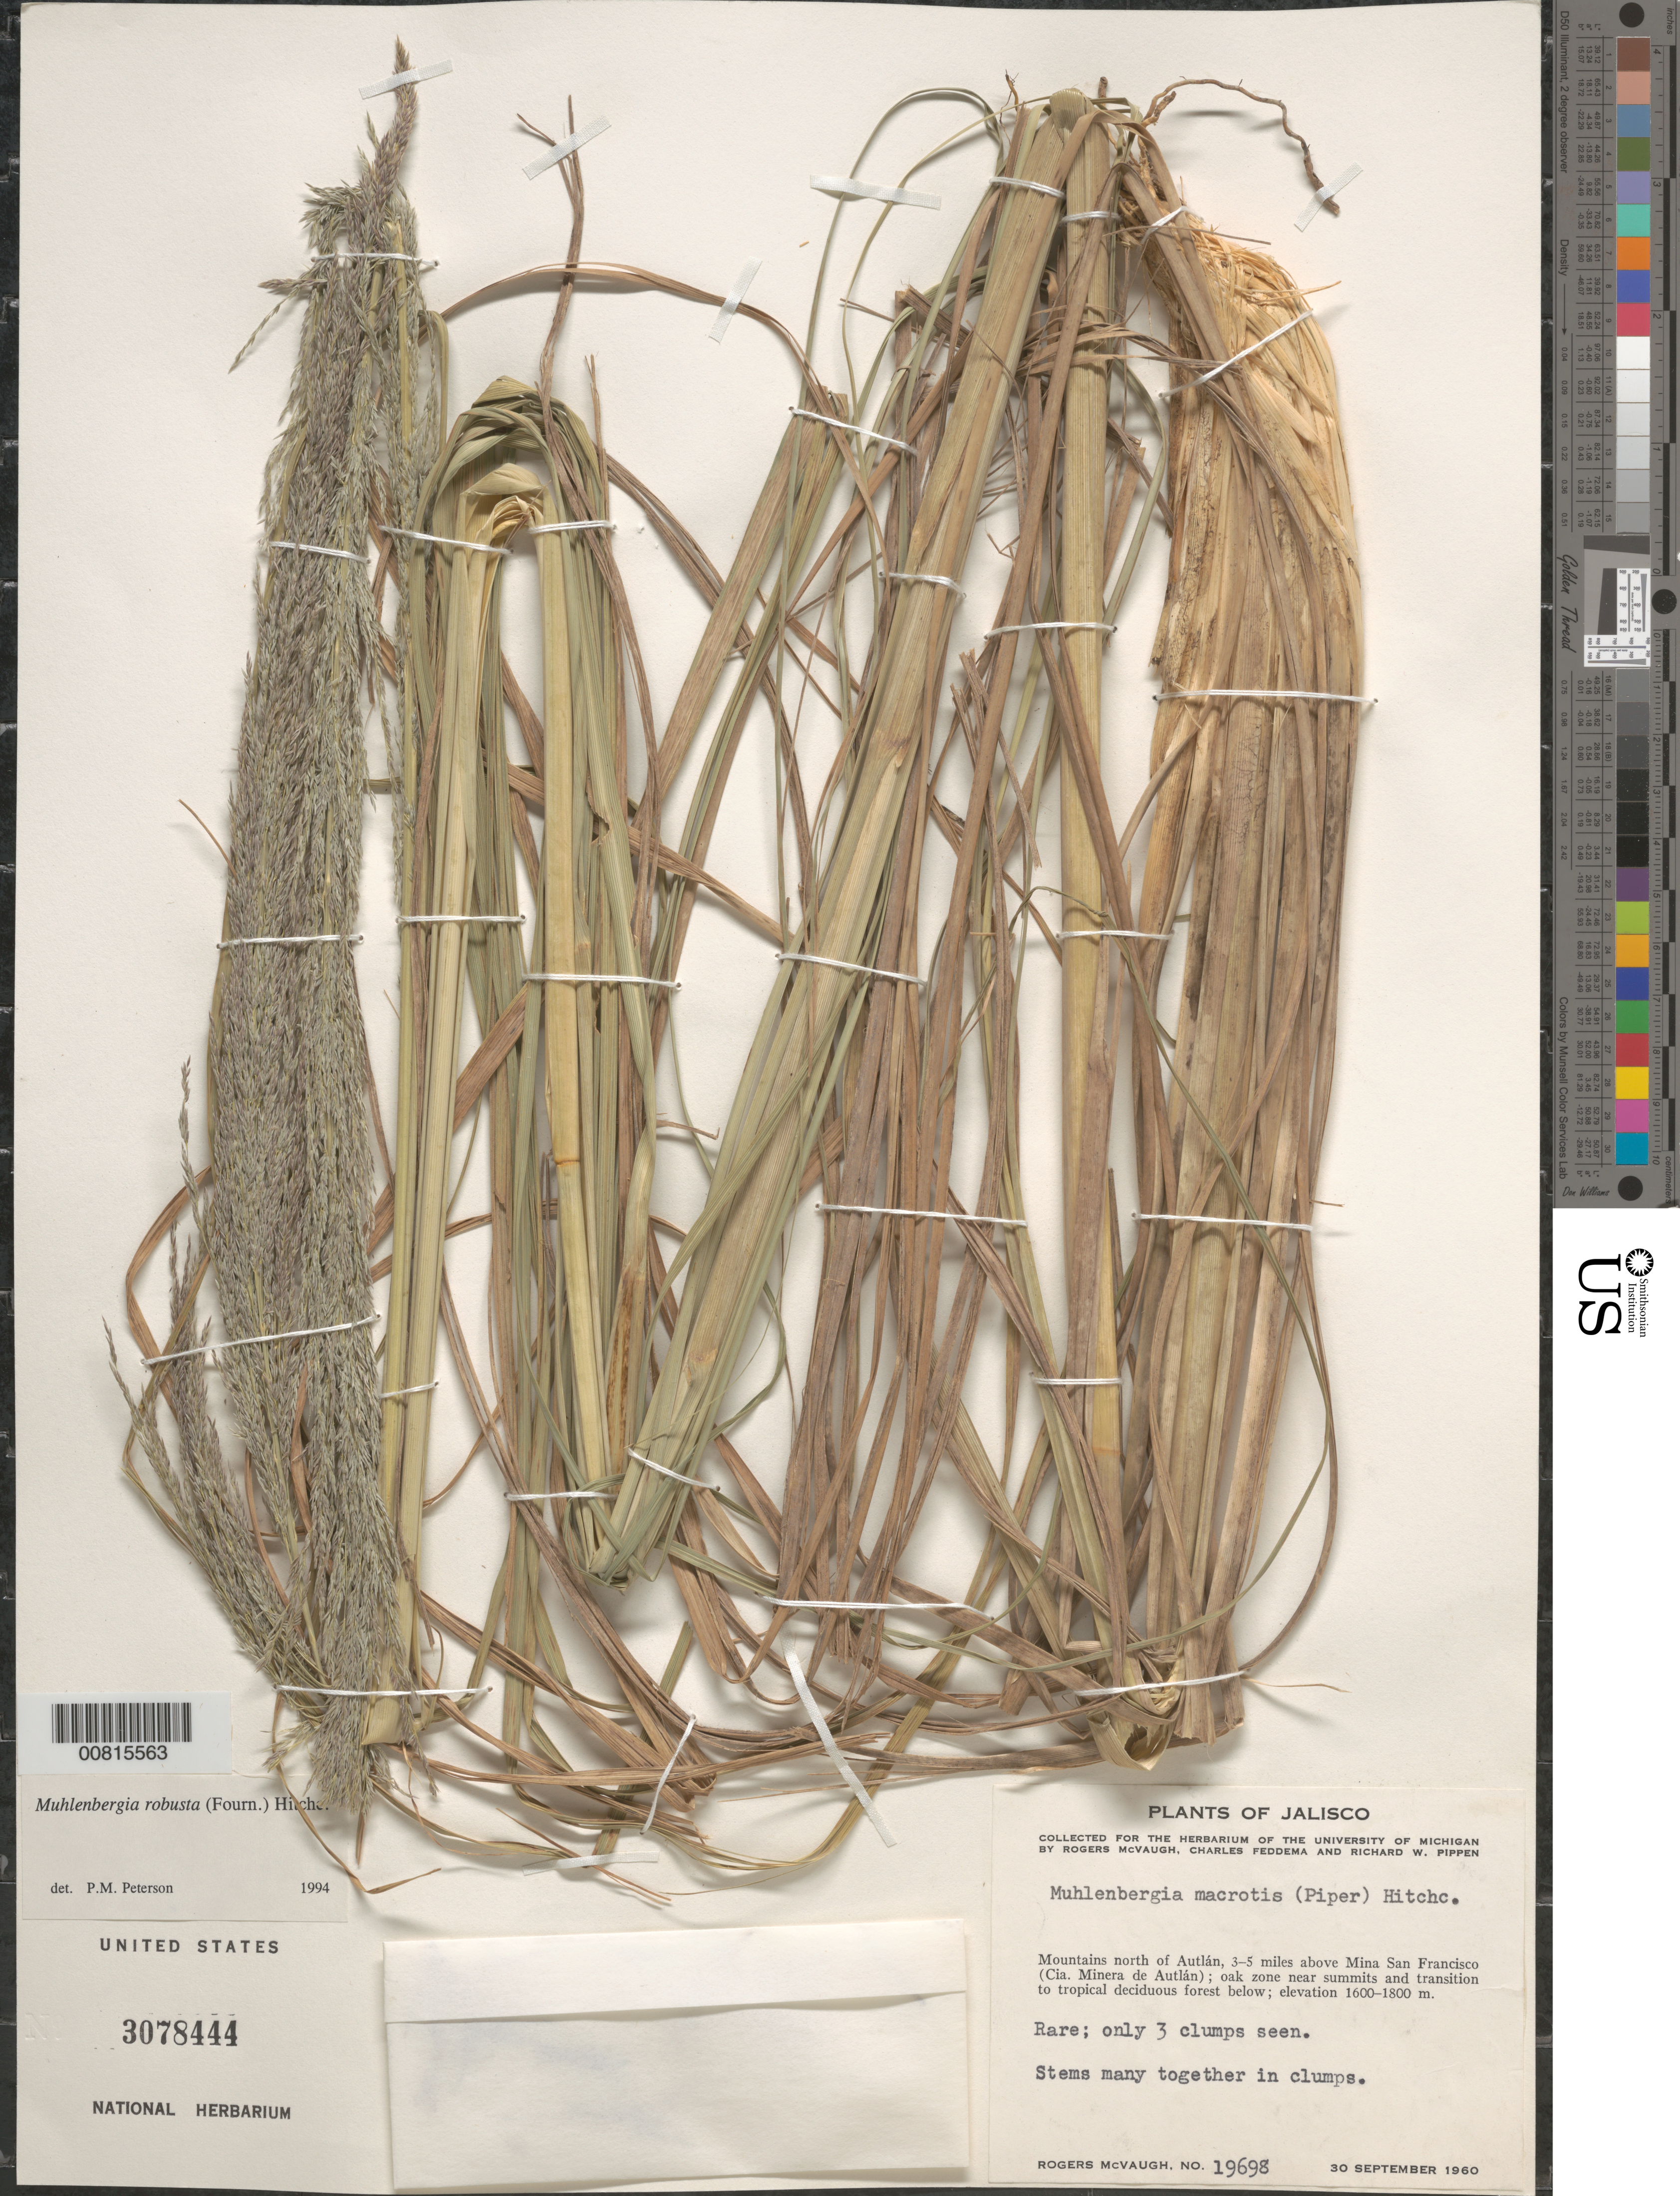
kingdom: Plantae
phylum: Tracheophyta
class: Liliopsida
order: Poales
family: Poaceae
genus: Muhlenbergia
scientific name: Muhlenbergia robusta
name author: (E. Fourn.) Hitchc.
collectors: R. McVaugh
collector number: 19698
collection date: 1960-09-30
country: Mexico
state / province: Jalisco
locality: Mts. N of Autlan, 3-5 mi above Mina San Francisco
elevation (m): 1800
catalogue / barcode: US 3078444